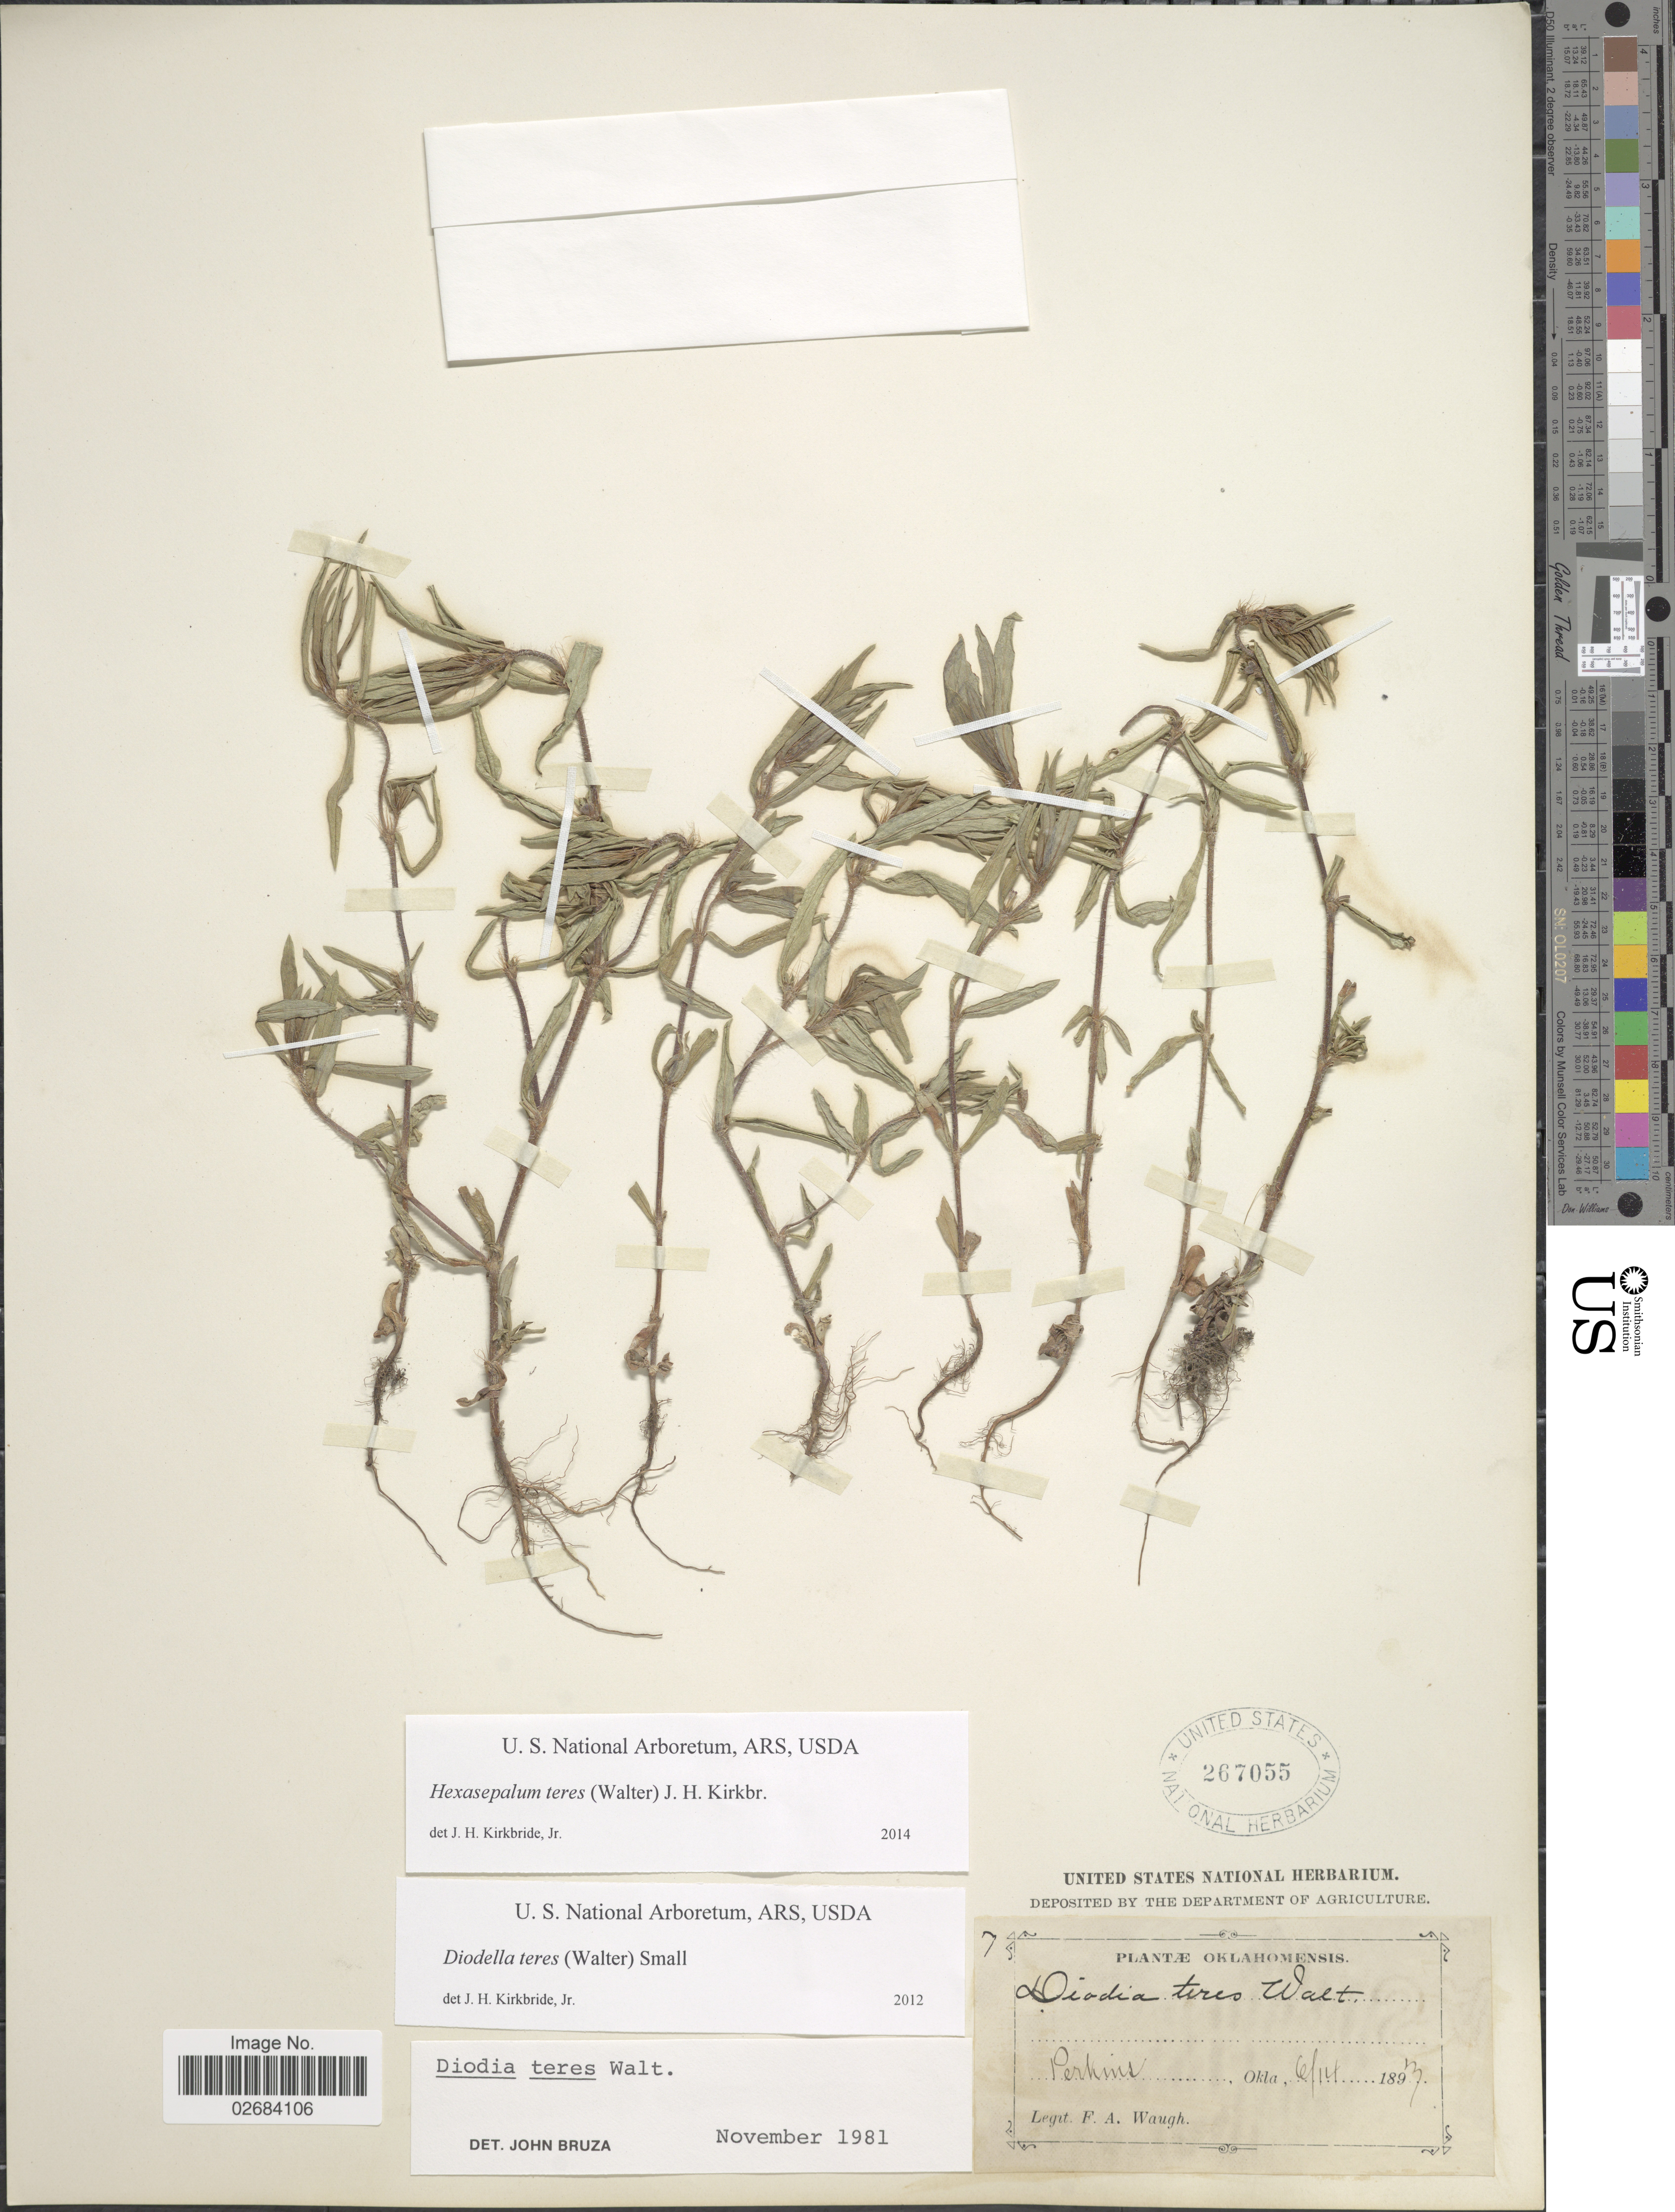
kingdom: Plantae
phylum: Tracheophyta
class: Magnoliopsida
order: Gentianales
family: Rubiaceae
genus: Diodia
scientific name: Diodia teres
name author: Walter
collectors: F. Waugh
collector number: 7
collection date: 1893-06-14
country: United States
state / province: Oklahoma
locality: Perkins, Okla.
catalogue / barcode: US 267055